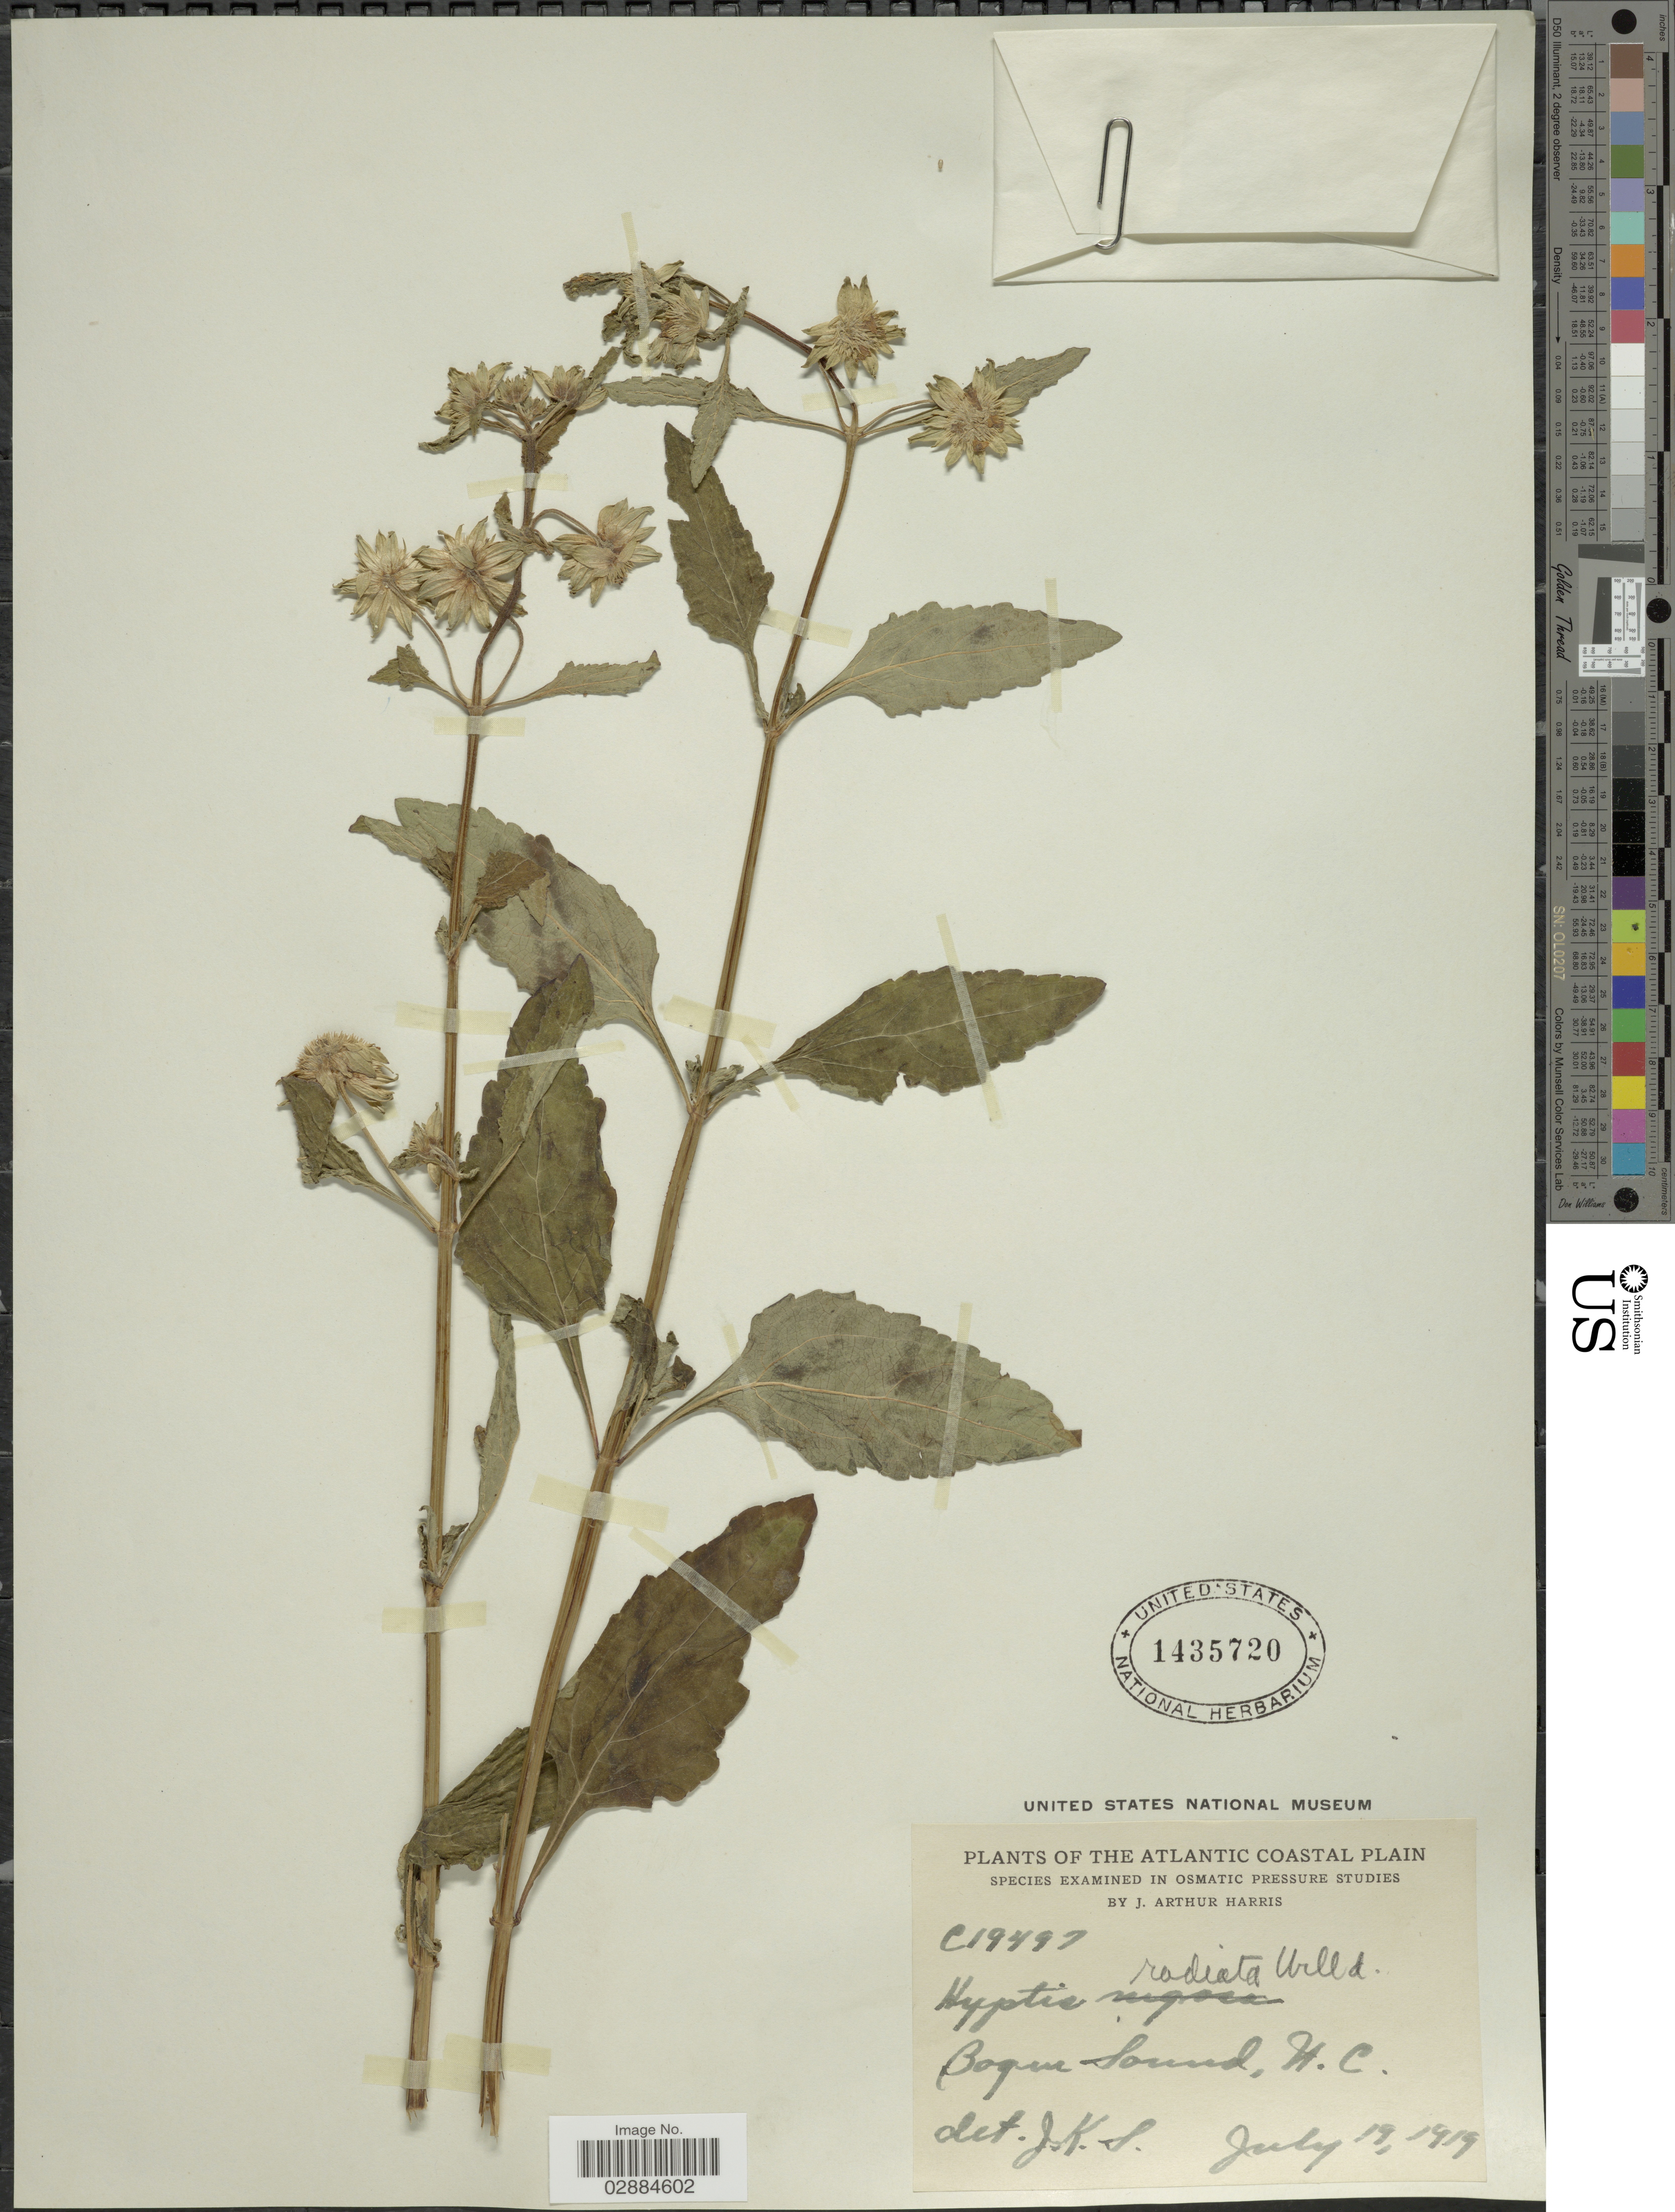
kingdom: Plantae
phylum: Tracheophyta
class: Magnoliopsida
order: Lamiales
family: Lamiaceae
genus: Hyptis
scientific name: Hyptis radiata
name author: Kunth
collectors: J. A. Harris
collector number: C19497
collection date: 1919-07-19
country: United States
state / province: North Carolina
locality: Boque Sound, N.C., The Atlantic Coastal Plain.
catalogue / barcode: US 1435720